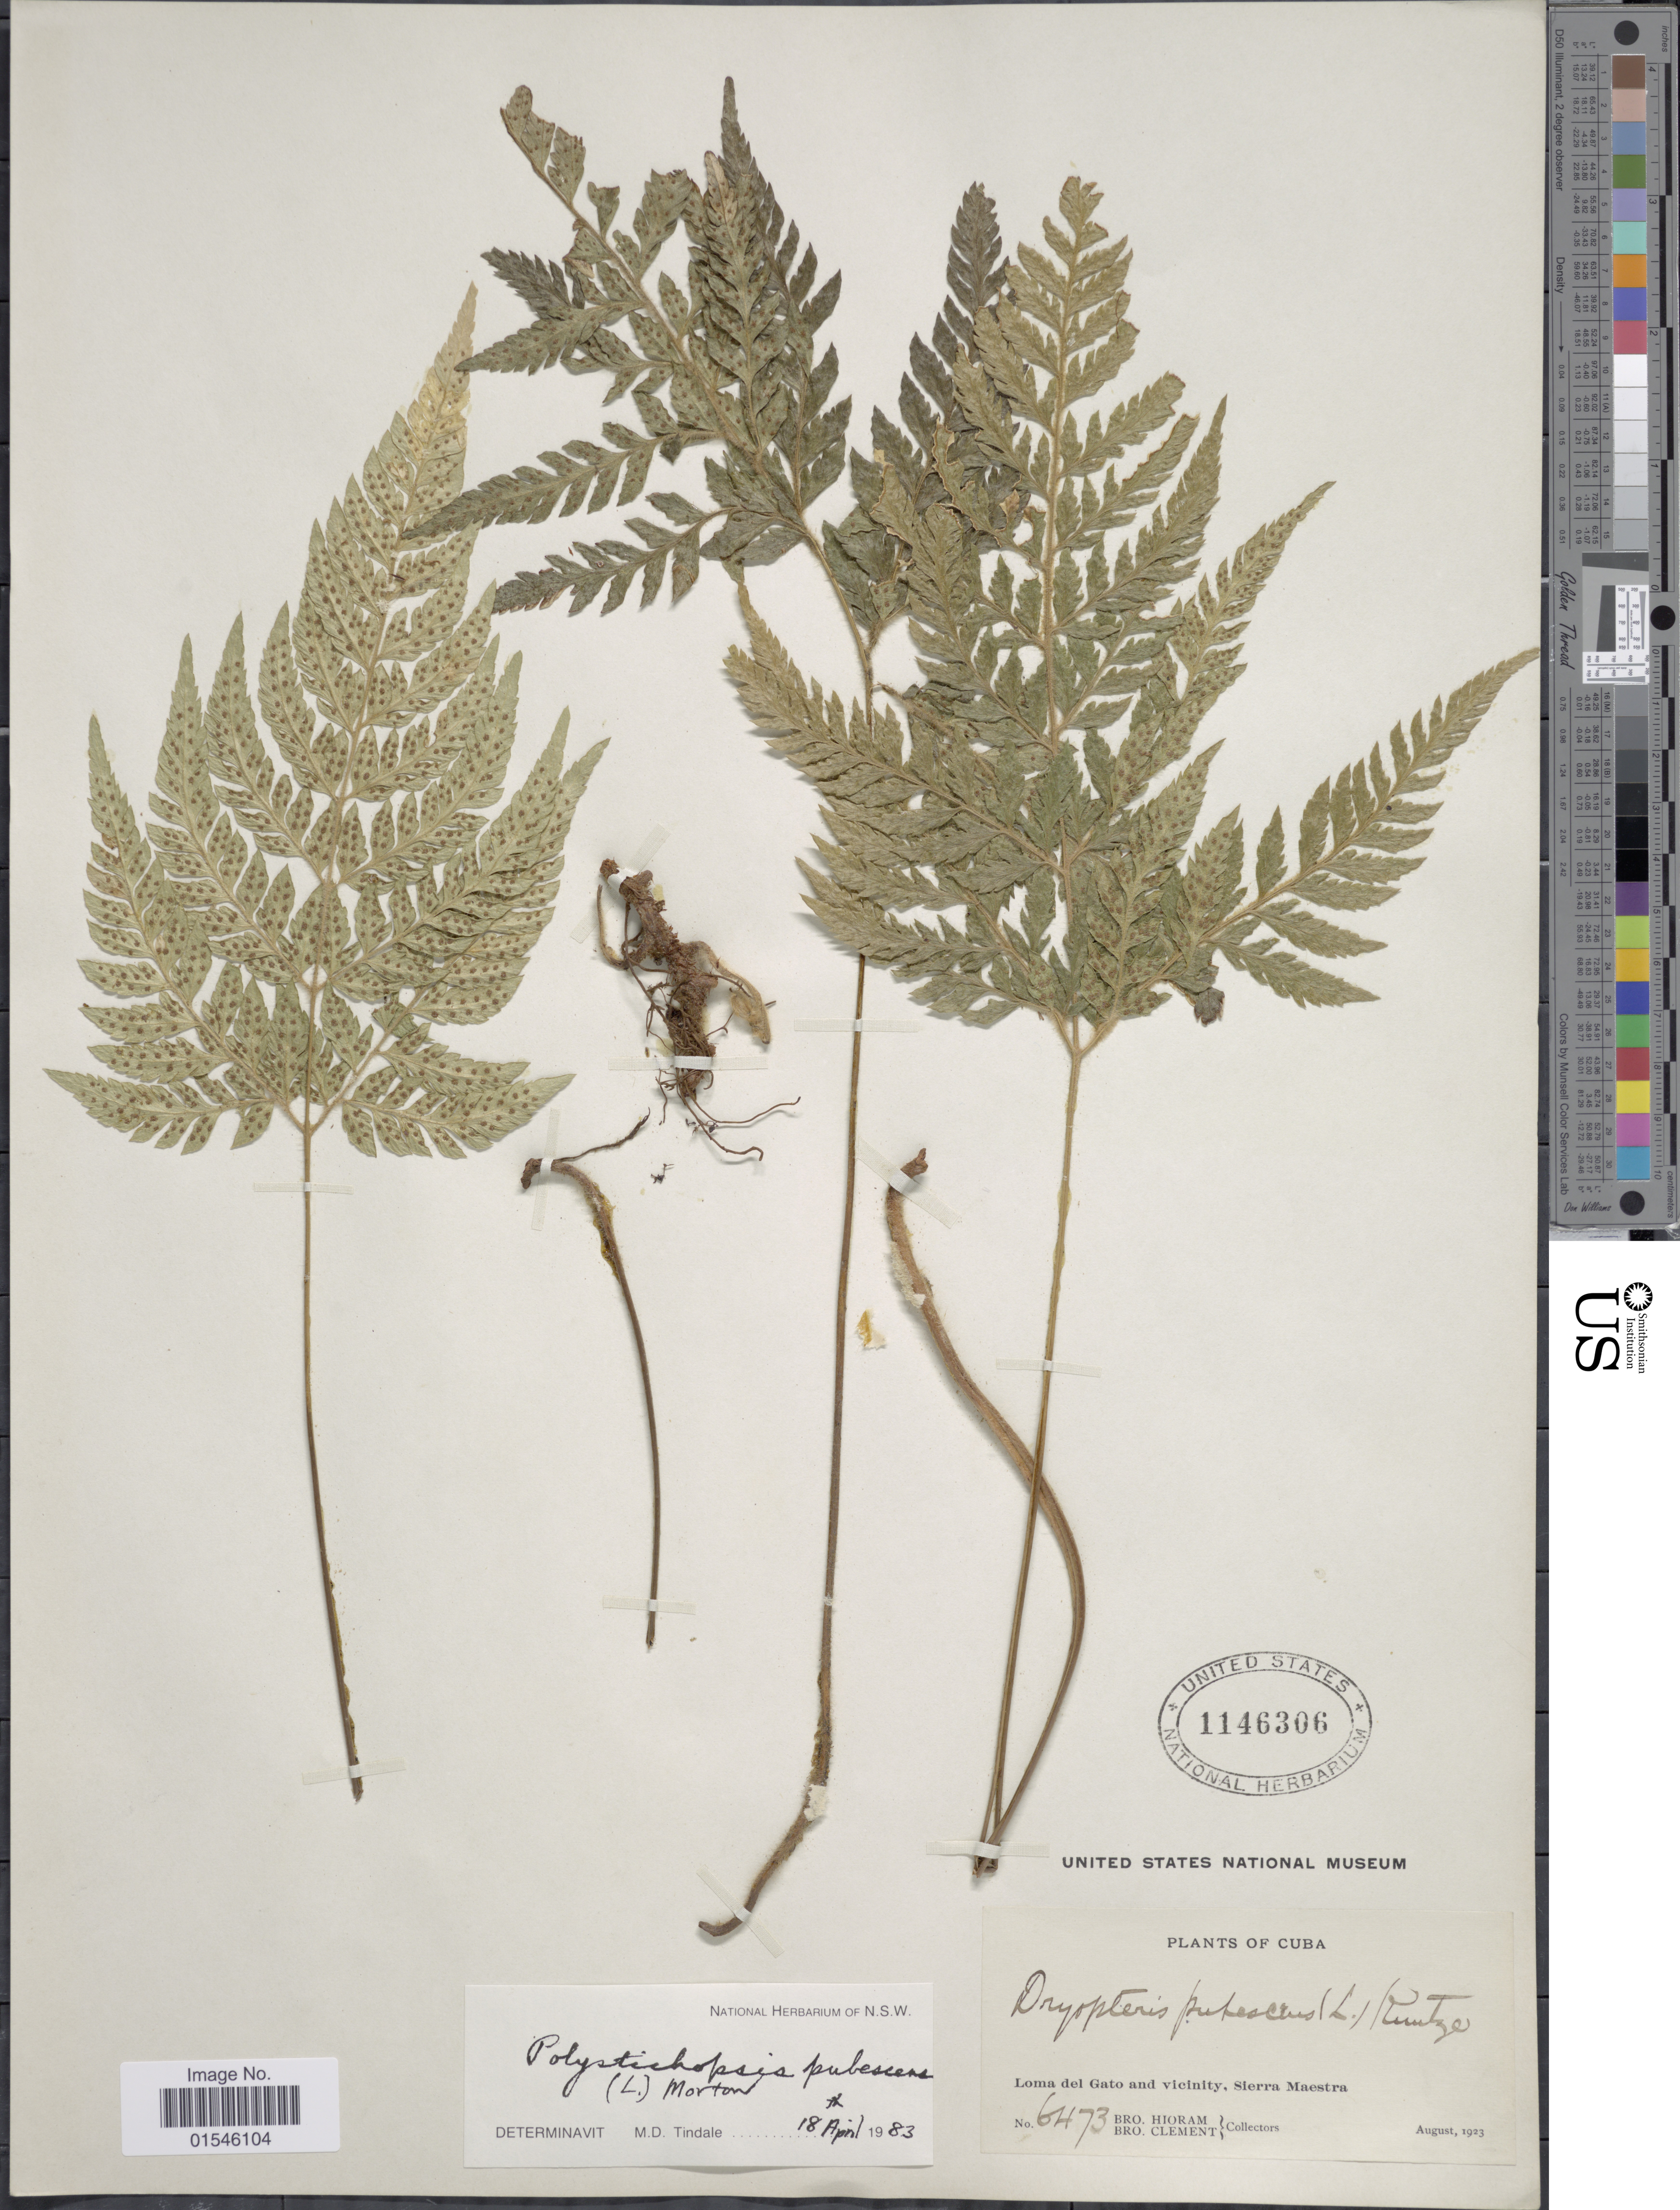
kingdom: Plantae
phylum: Tracheophyta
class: Polypodiopsida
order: Polypodiales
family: Dryopteridaceae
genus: Polystichopsis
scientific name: Polystichopsis pubescens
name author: (L.) C.V. Morton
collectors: Bro. Hioram & B. Clement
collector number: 6473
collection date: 1923-08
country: Cuba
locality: Lom adel Gato and vicinity, Sierra Maestra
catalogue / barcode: US 1146306